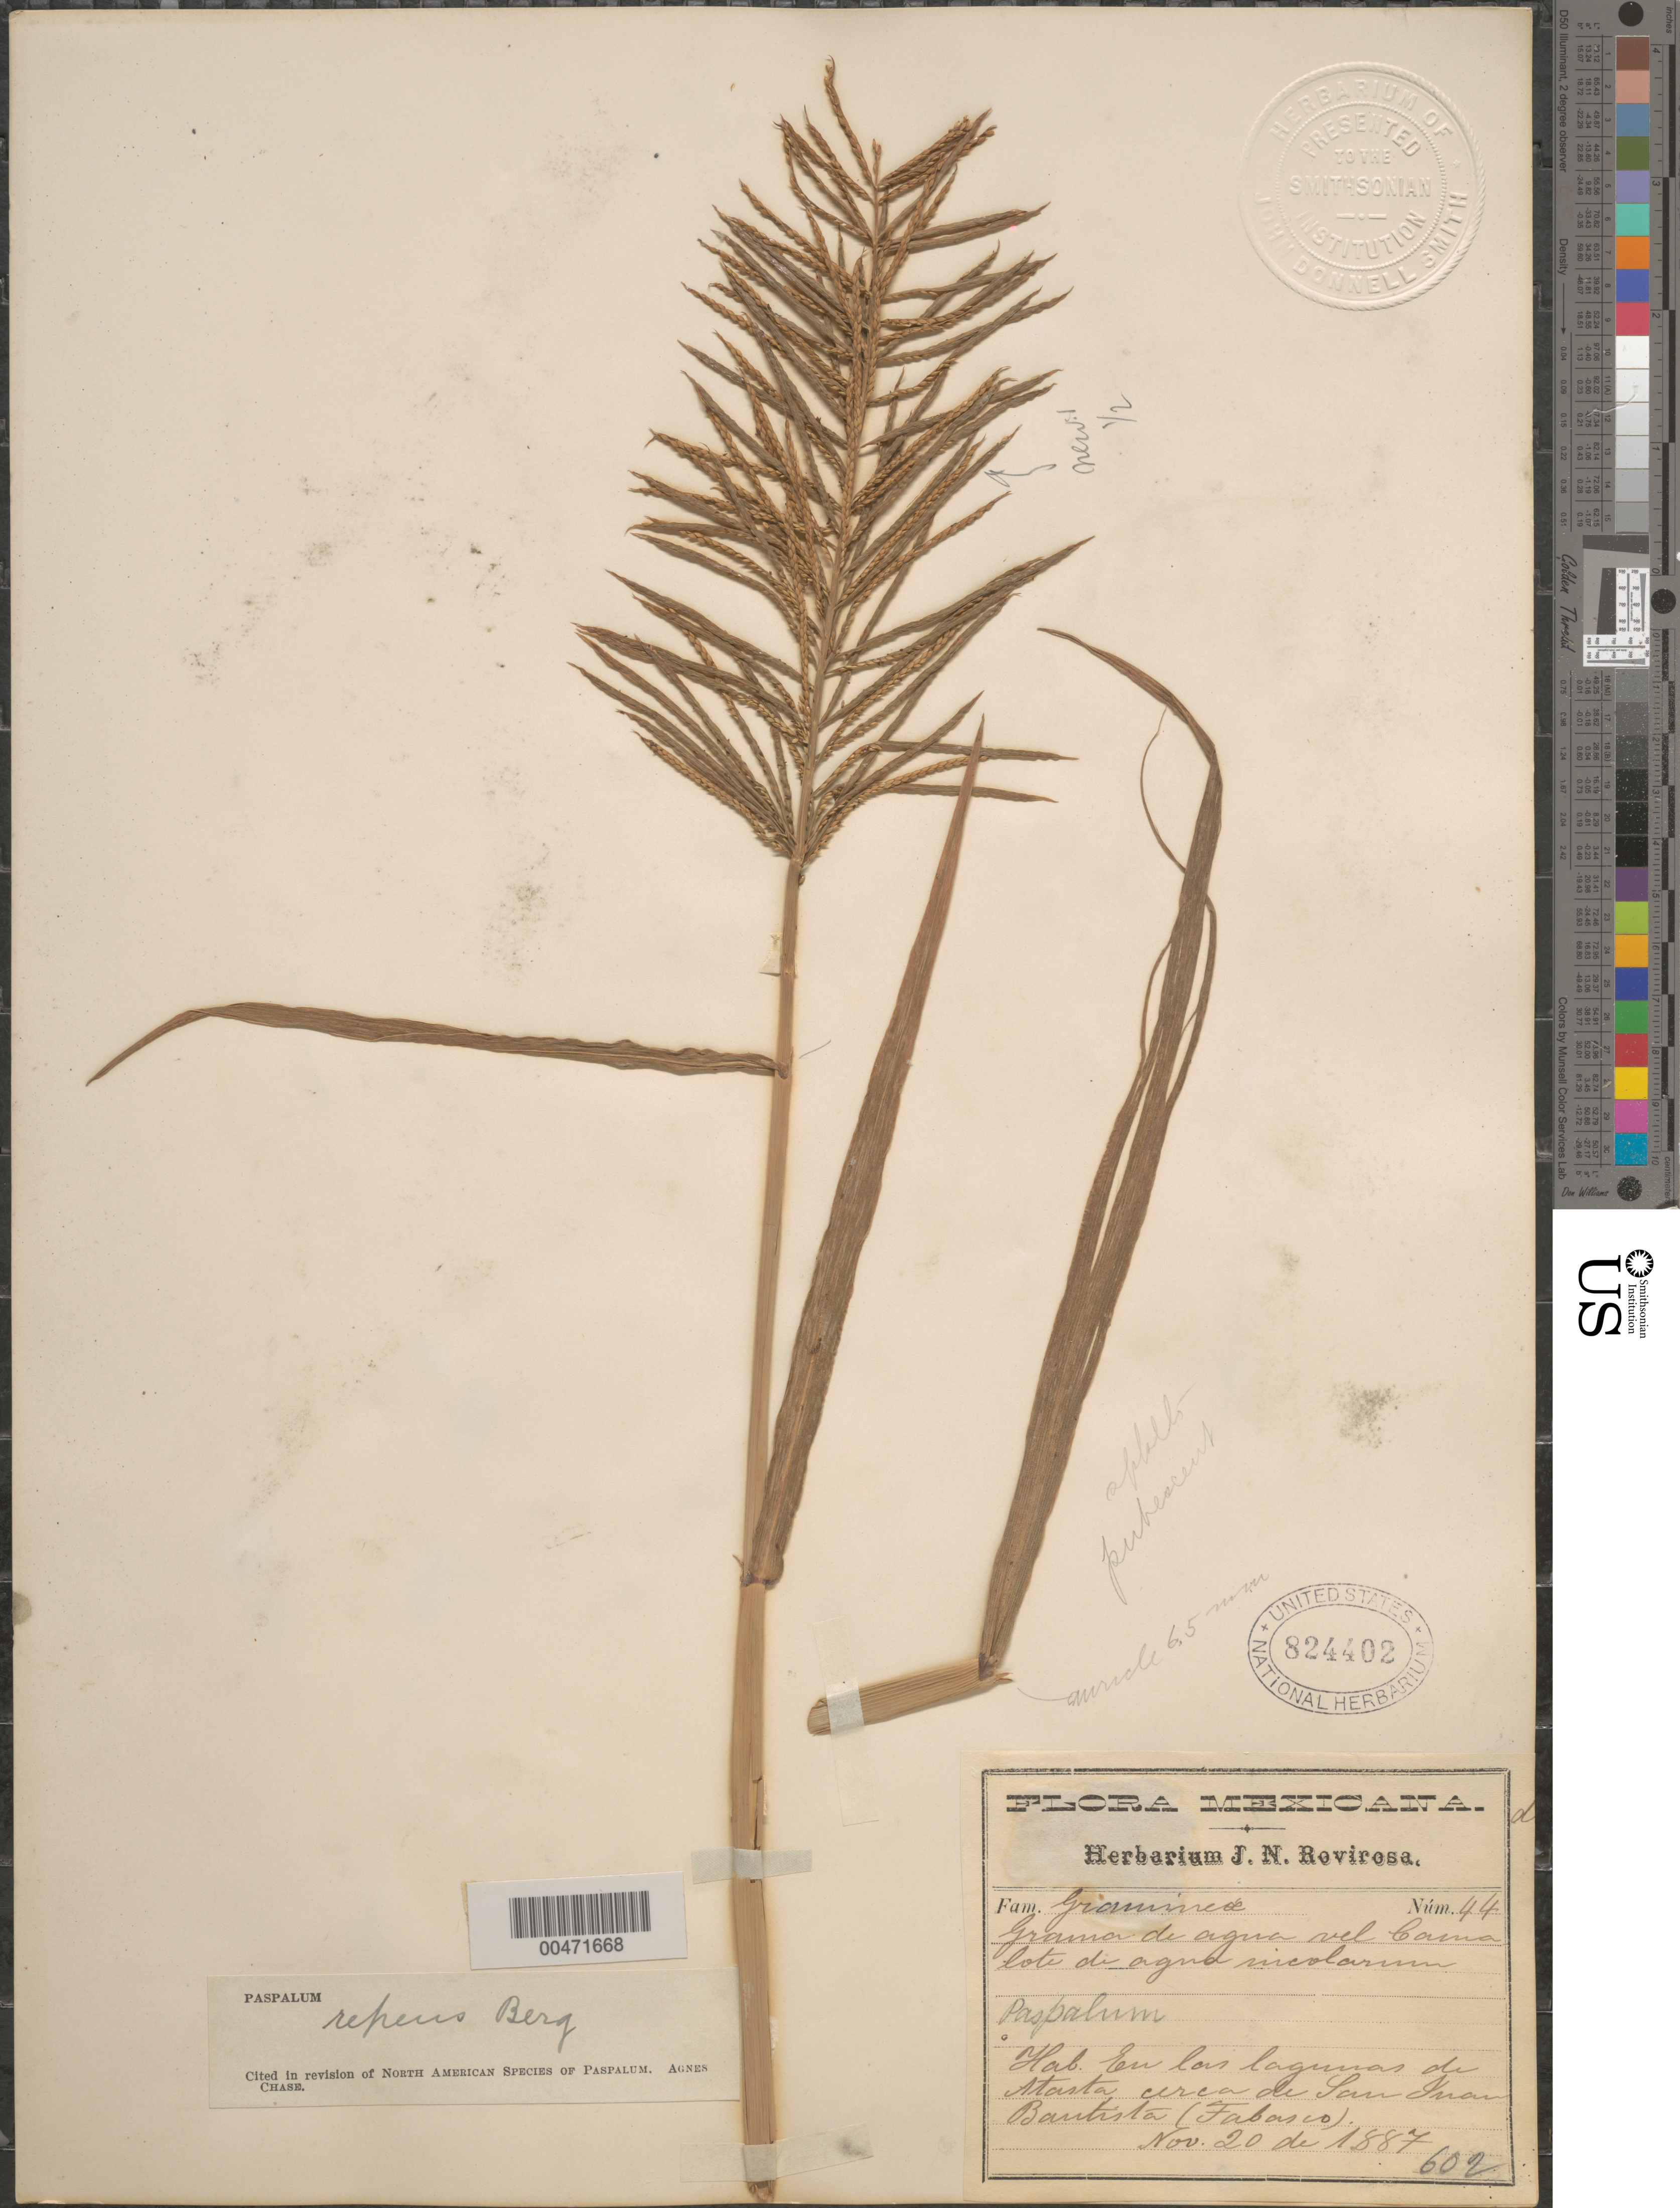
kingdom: Plantae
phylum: Tracheophyta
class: Liliopsida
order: Poales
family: Poaceae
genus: Paspalum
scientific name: Paspalum repens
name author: P.J. Bergius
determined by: Chase, [M.] Agnes, (US)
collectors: J. N. Rovirosa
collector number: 44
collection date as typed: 20 Nov 1887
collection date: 1887-11-20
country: Mexico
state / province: Tabasco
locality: The lagoons of Atasta near San Juan Bautista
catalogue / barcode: US 824402